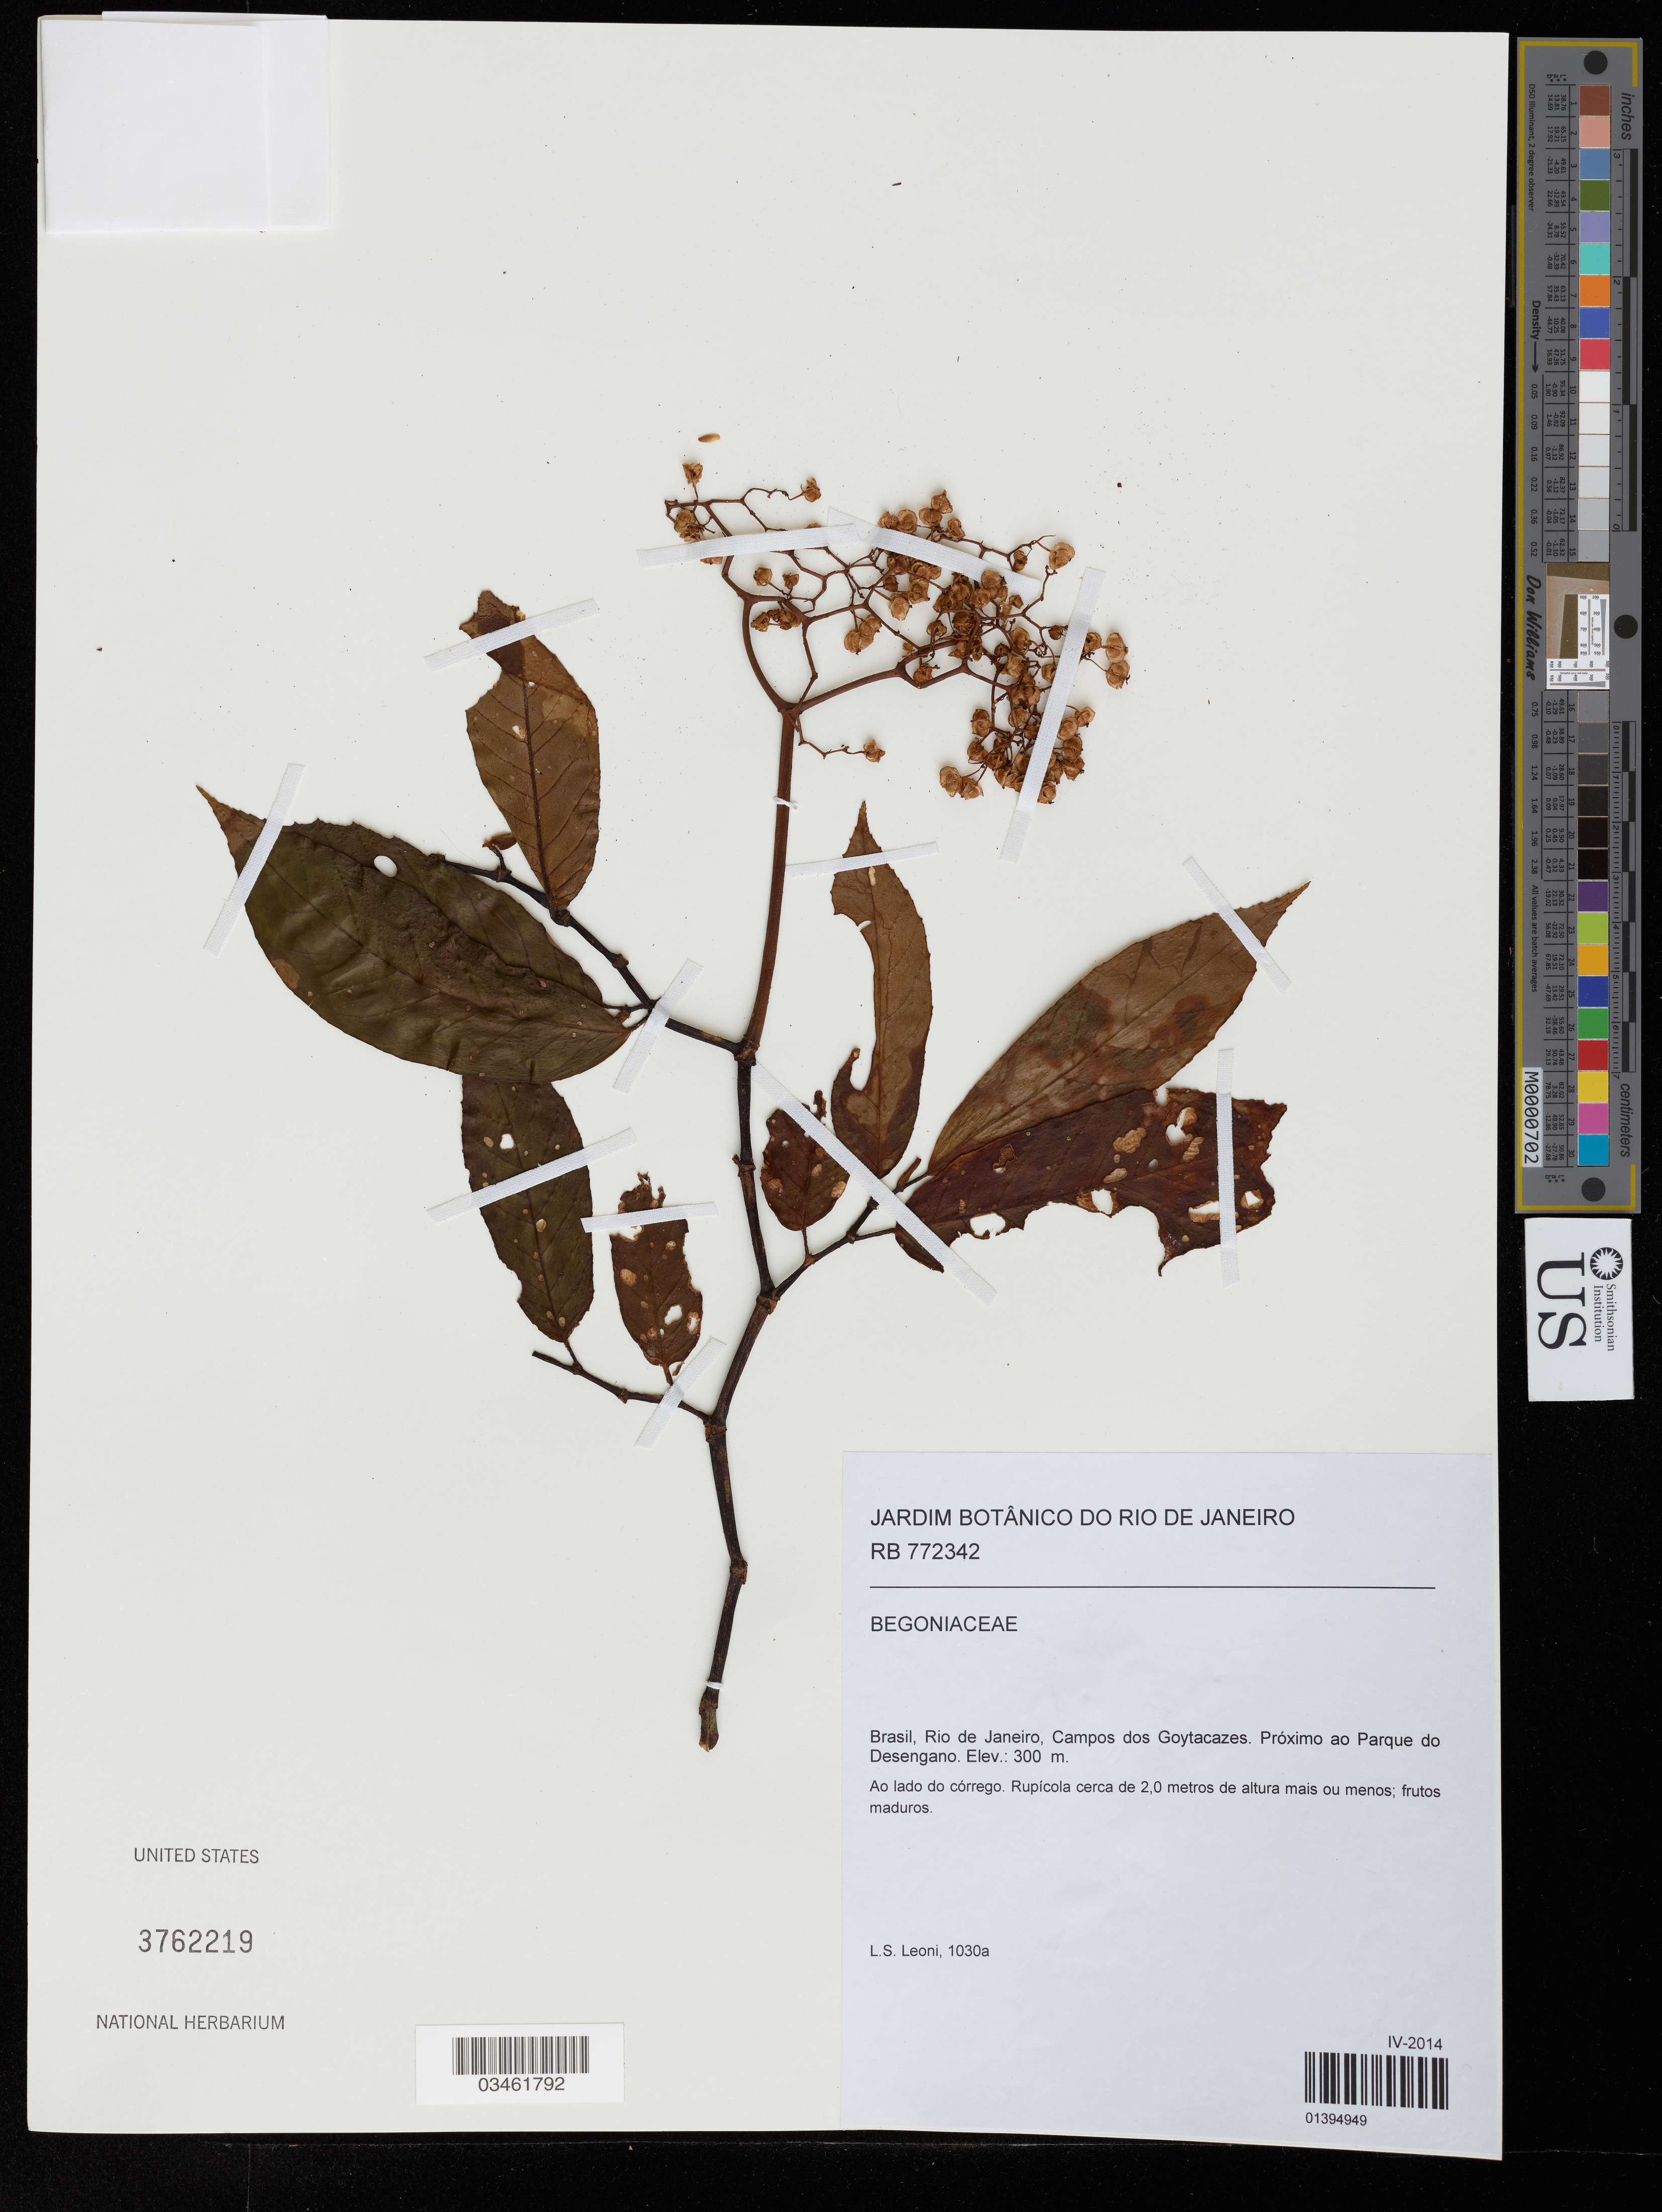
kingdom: Plantae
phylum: Tracheophyta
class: Magnoliopsida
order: Cucurbitales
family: Begoniaceae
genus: Begonia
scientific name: Begonia arborescens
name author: Raddi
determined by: Kollmann, L. J. C.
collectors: L. S. Leoni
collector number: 1030a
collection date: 2014-04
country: Brazil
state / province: Rio de Janeiro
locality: Campos dos Goytacazes. Próximo ao Parque do Desengano.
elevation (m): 300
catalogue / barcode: US 3762219